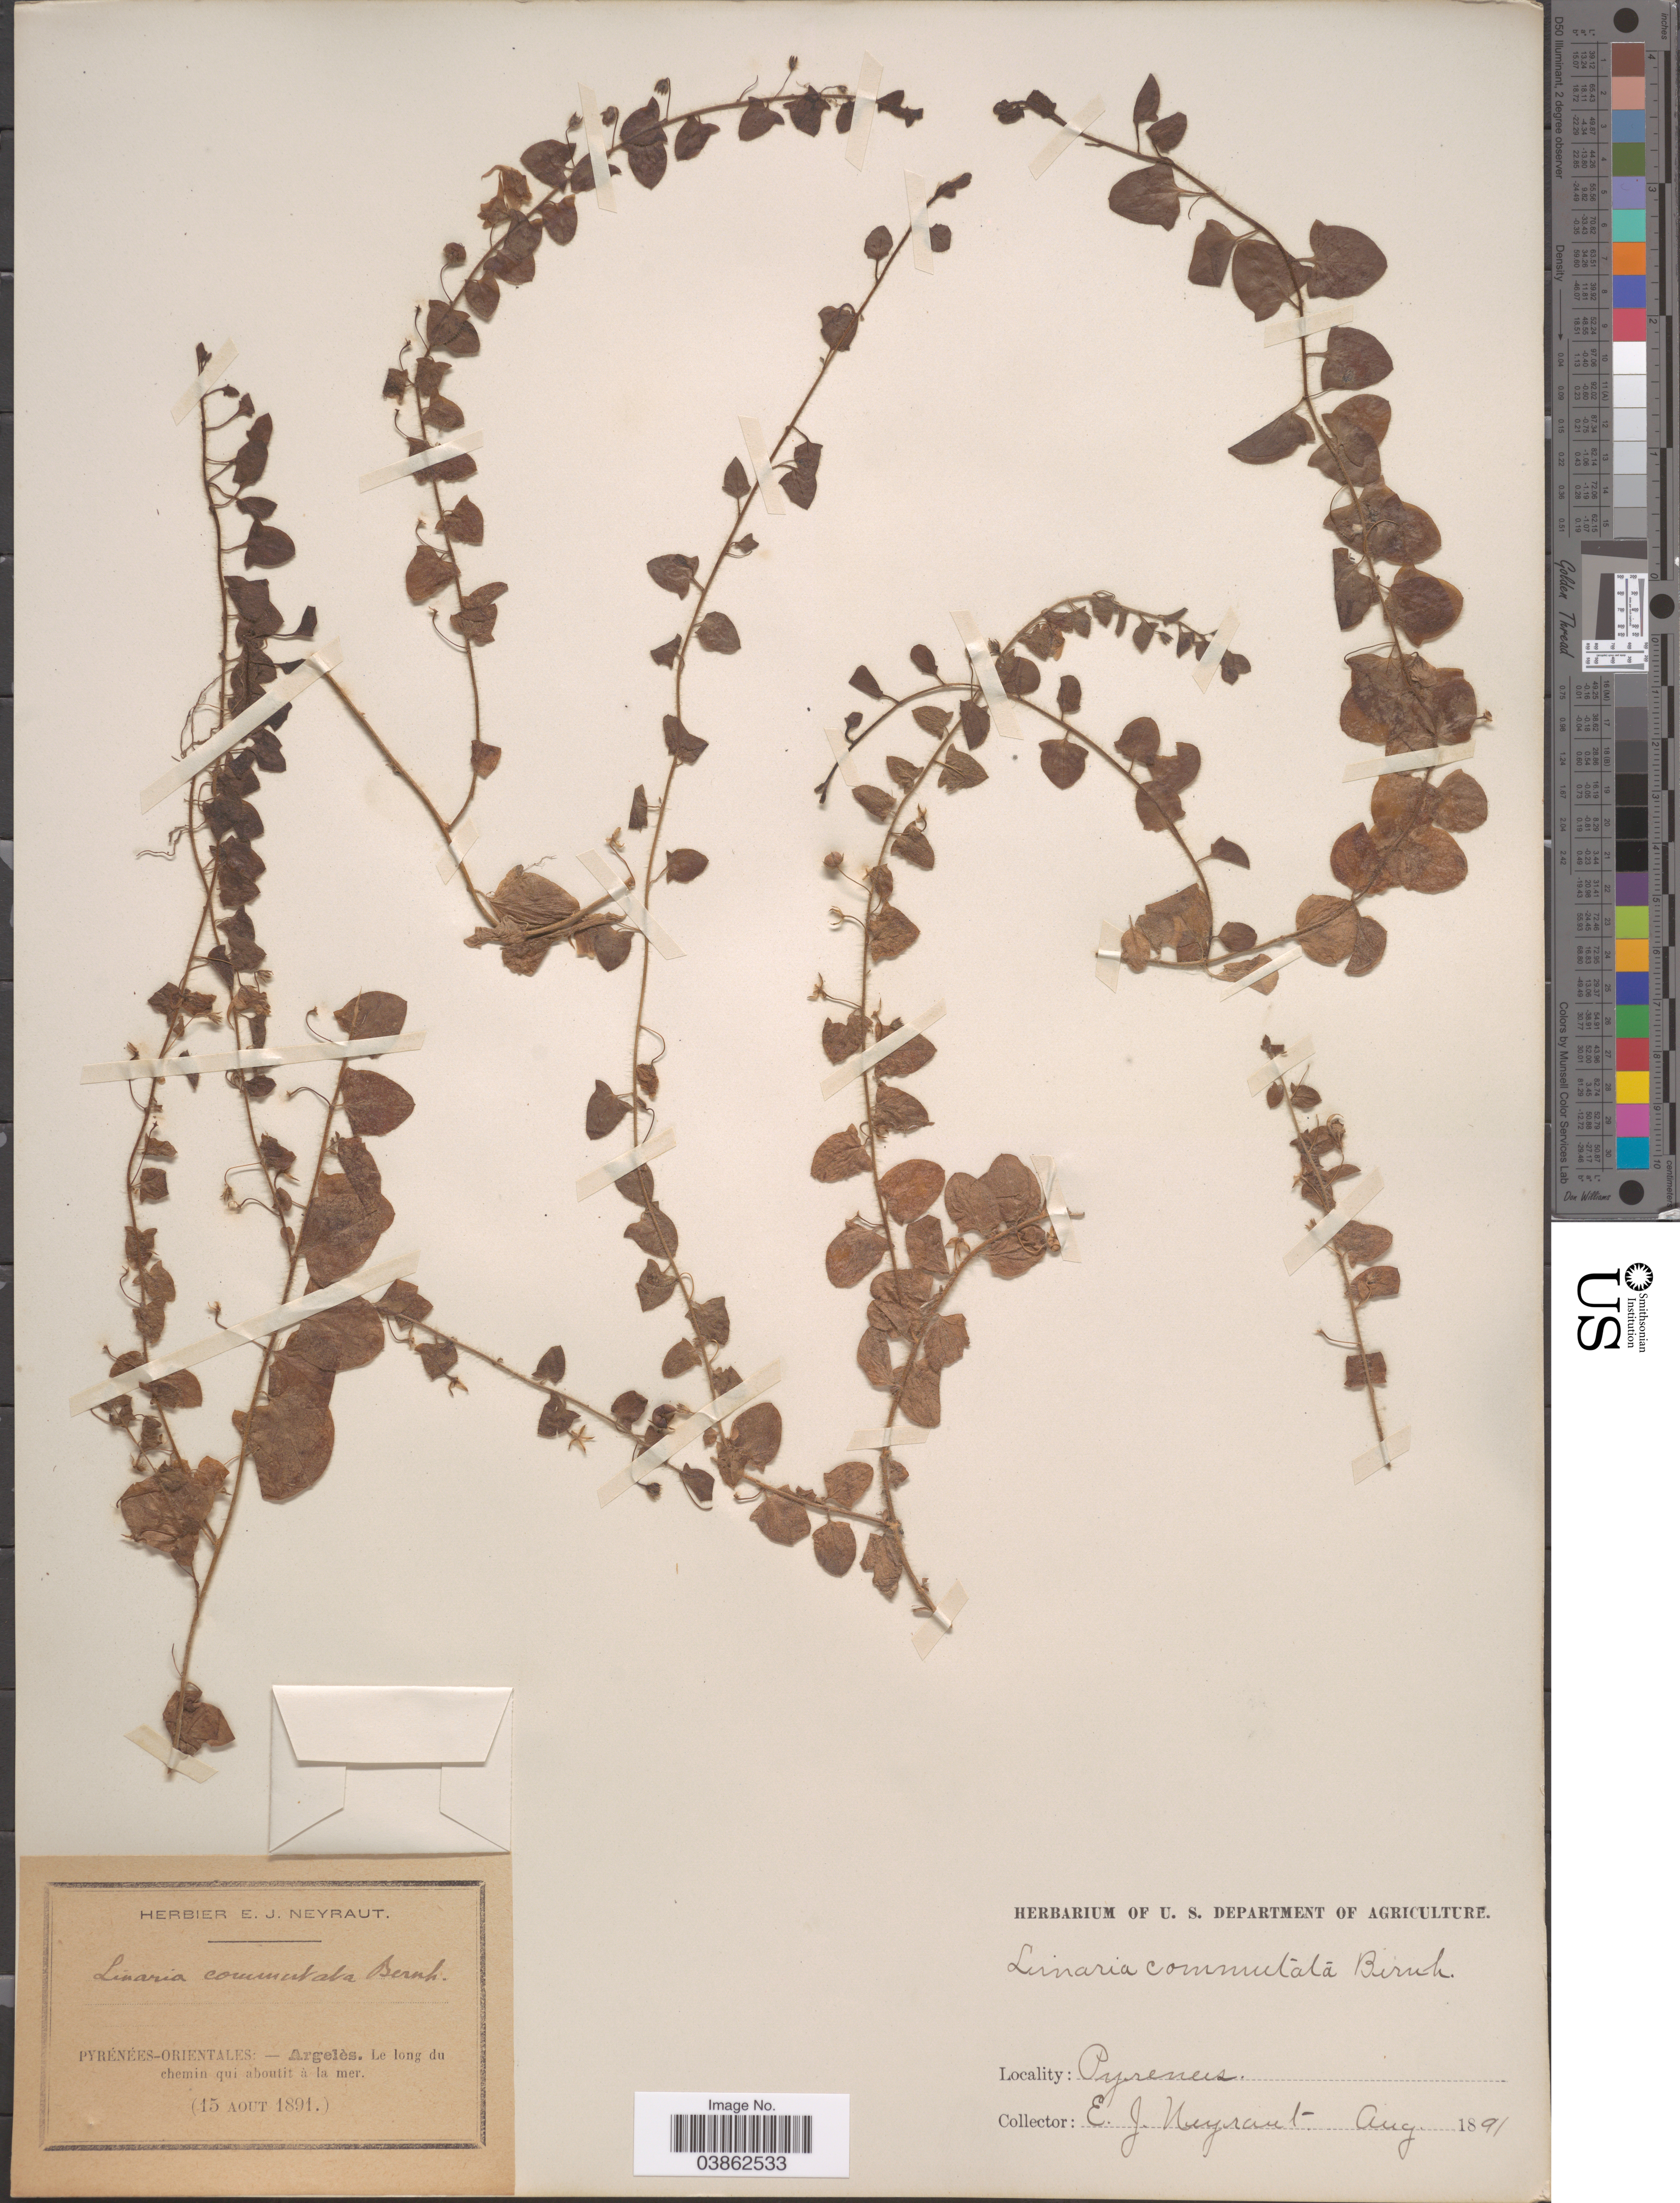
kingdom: Plantae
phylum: Tracheophyta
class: Magnoliopsida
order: Lamiales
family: Plantaginaceae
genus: Elatinoides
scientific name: Elatinoides commutata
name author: (Bernh. ex Rchb. f.) Wettst.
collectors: E. Neyraut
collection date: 1891-08-15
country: France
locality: Pyrénées-Orientales: - Argelès. Le long du chemin qui aboulit à la mer.